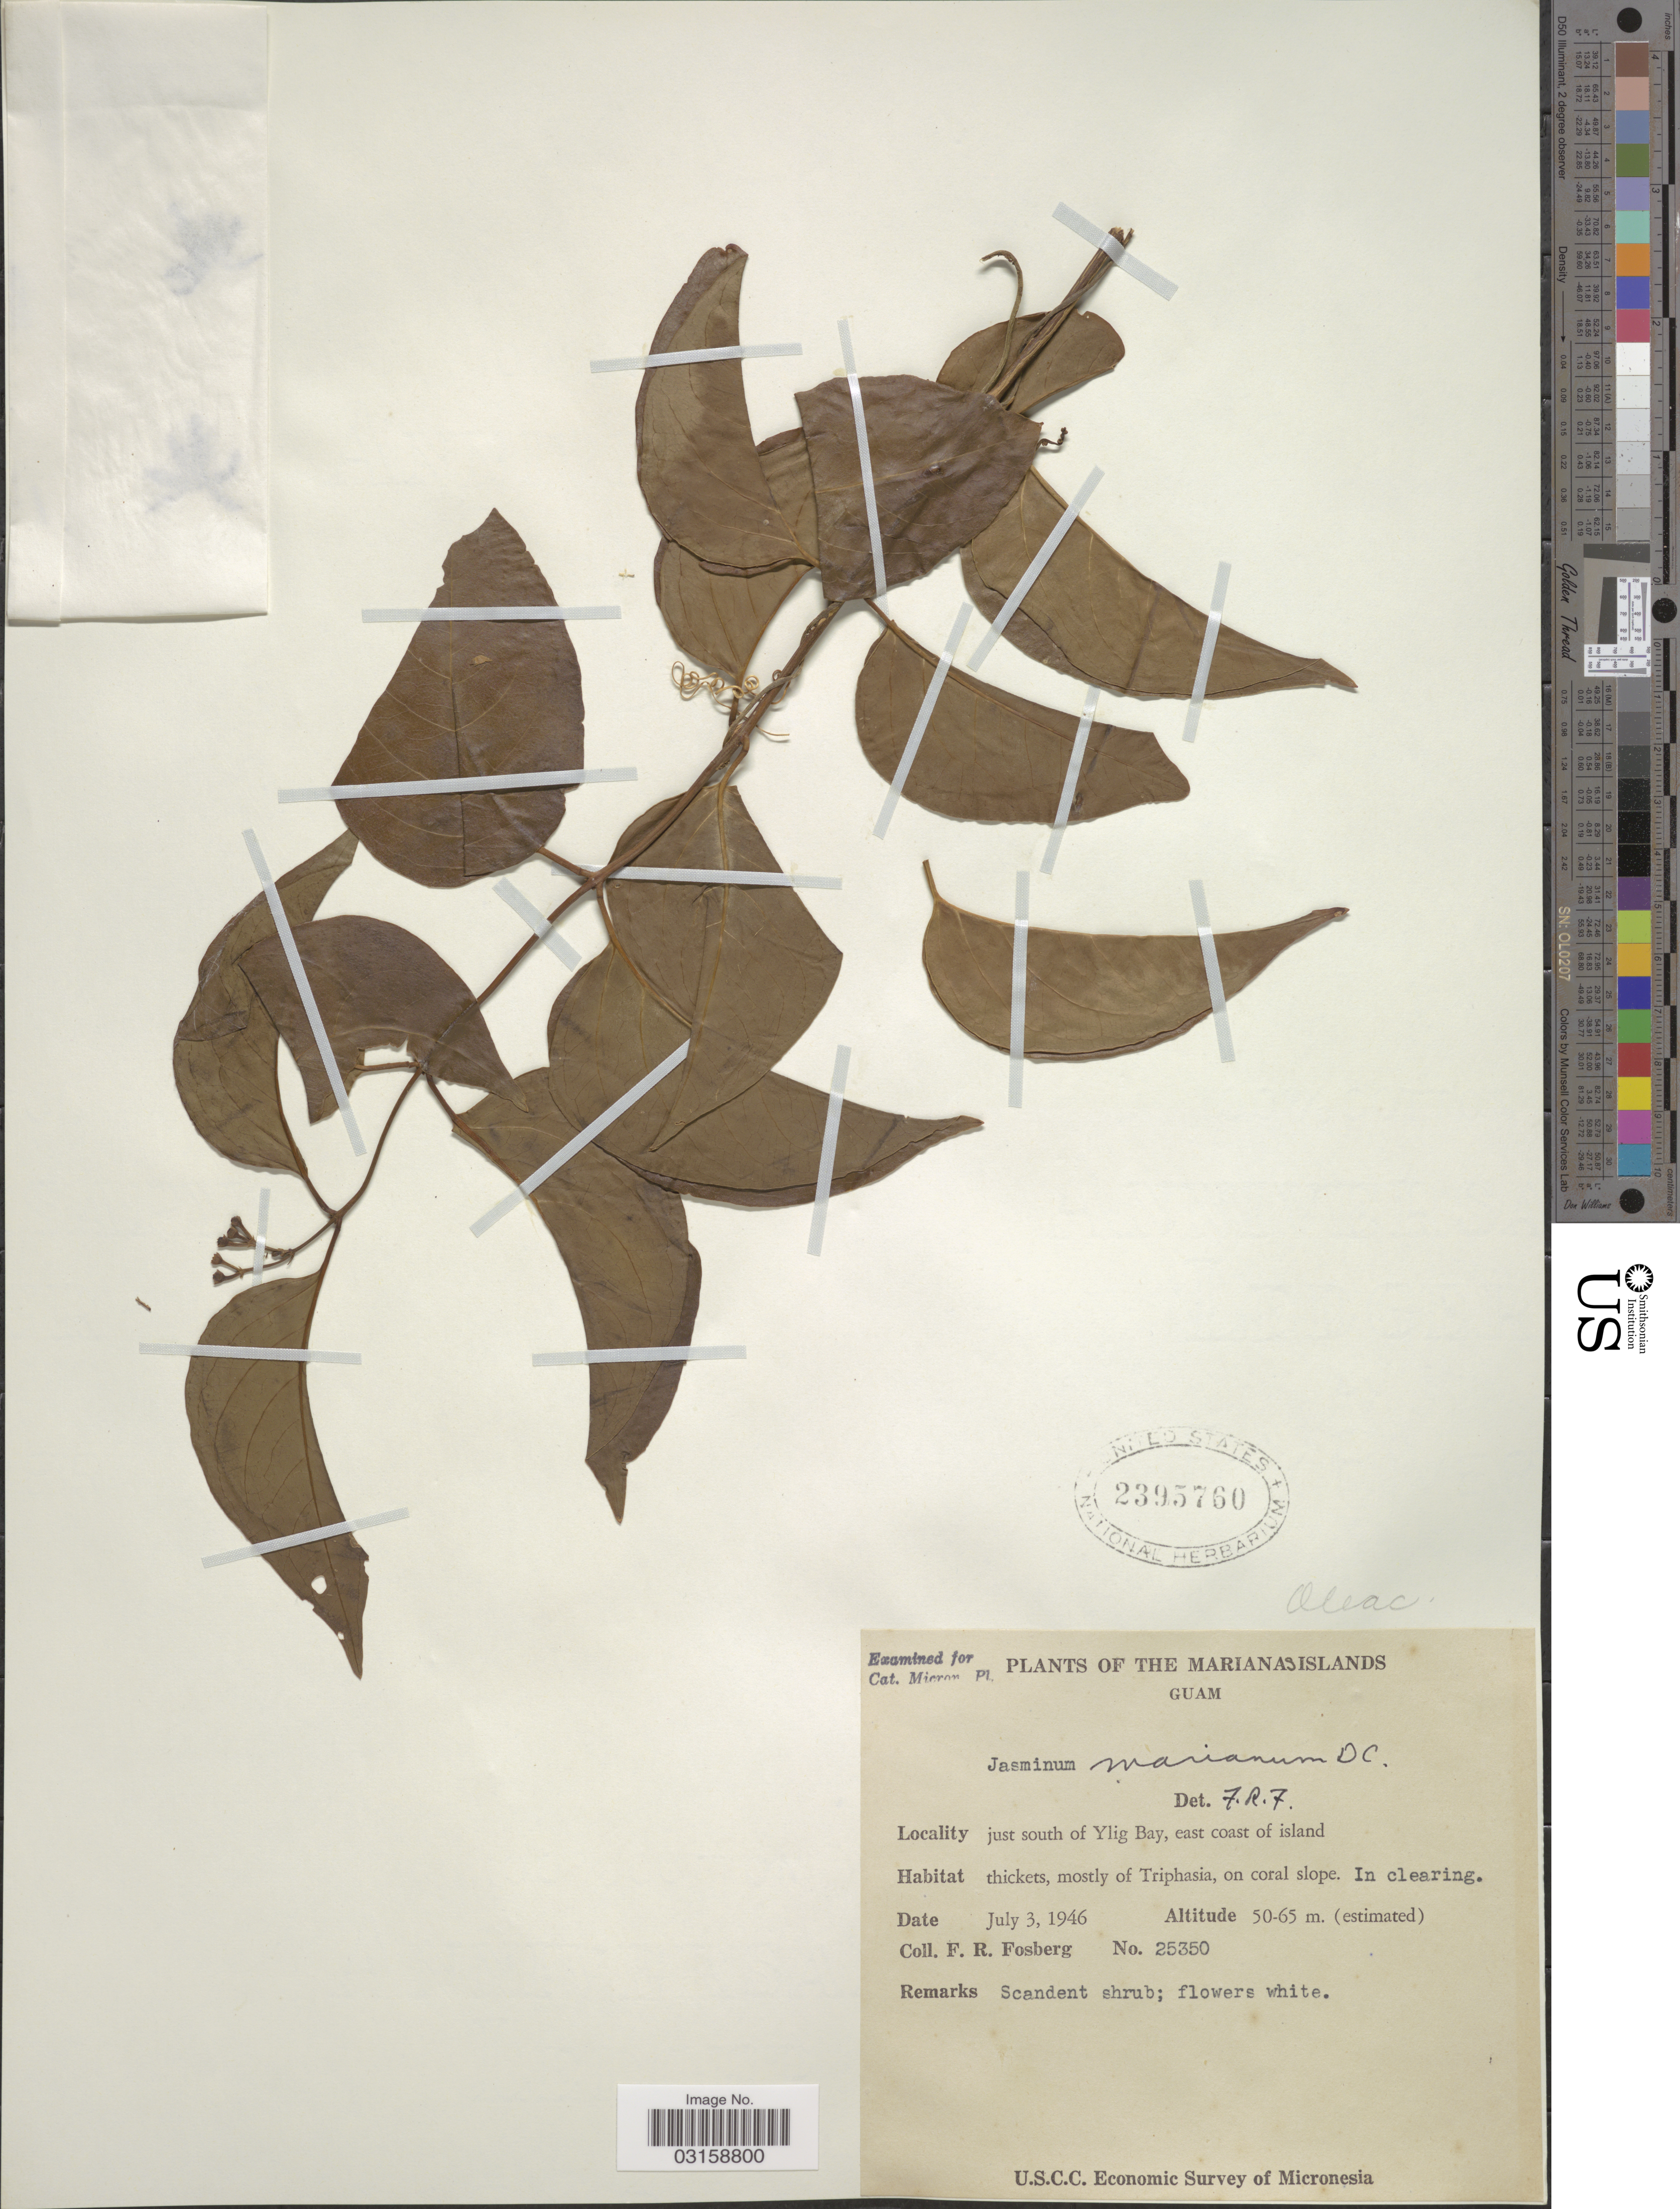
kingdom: Plantae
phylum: Tracheophyta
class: Magnoliopsida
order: Lamiales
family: Oleaceae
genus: Jasminum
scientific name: Jasminum marianum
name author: DC.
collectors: F. R. Fosberg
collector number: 25350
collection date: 1946-07-03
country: Guam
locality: Marianas Islands. Just south of Ylig Bay, east coast of island.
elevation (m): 50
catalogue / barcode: US 2395760